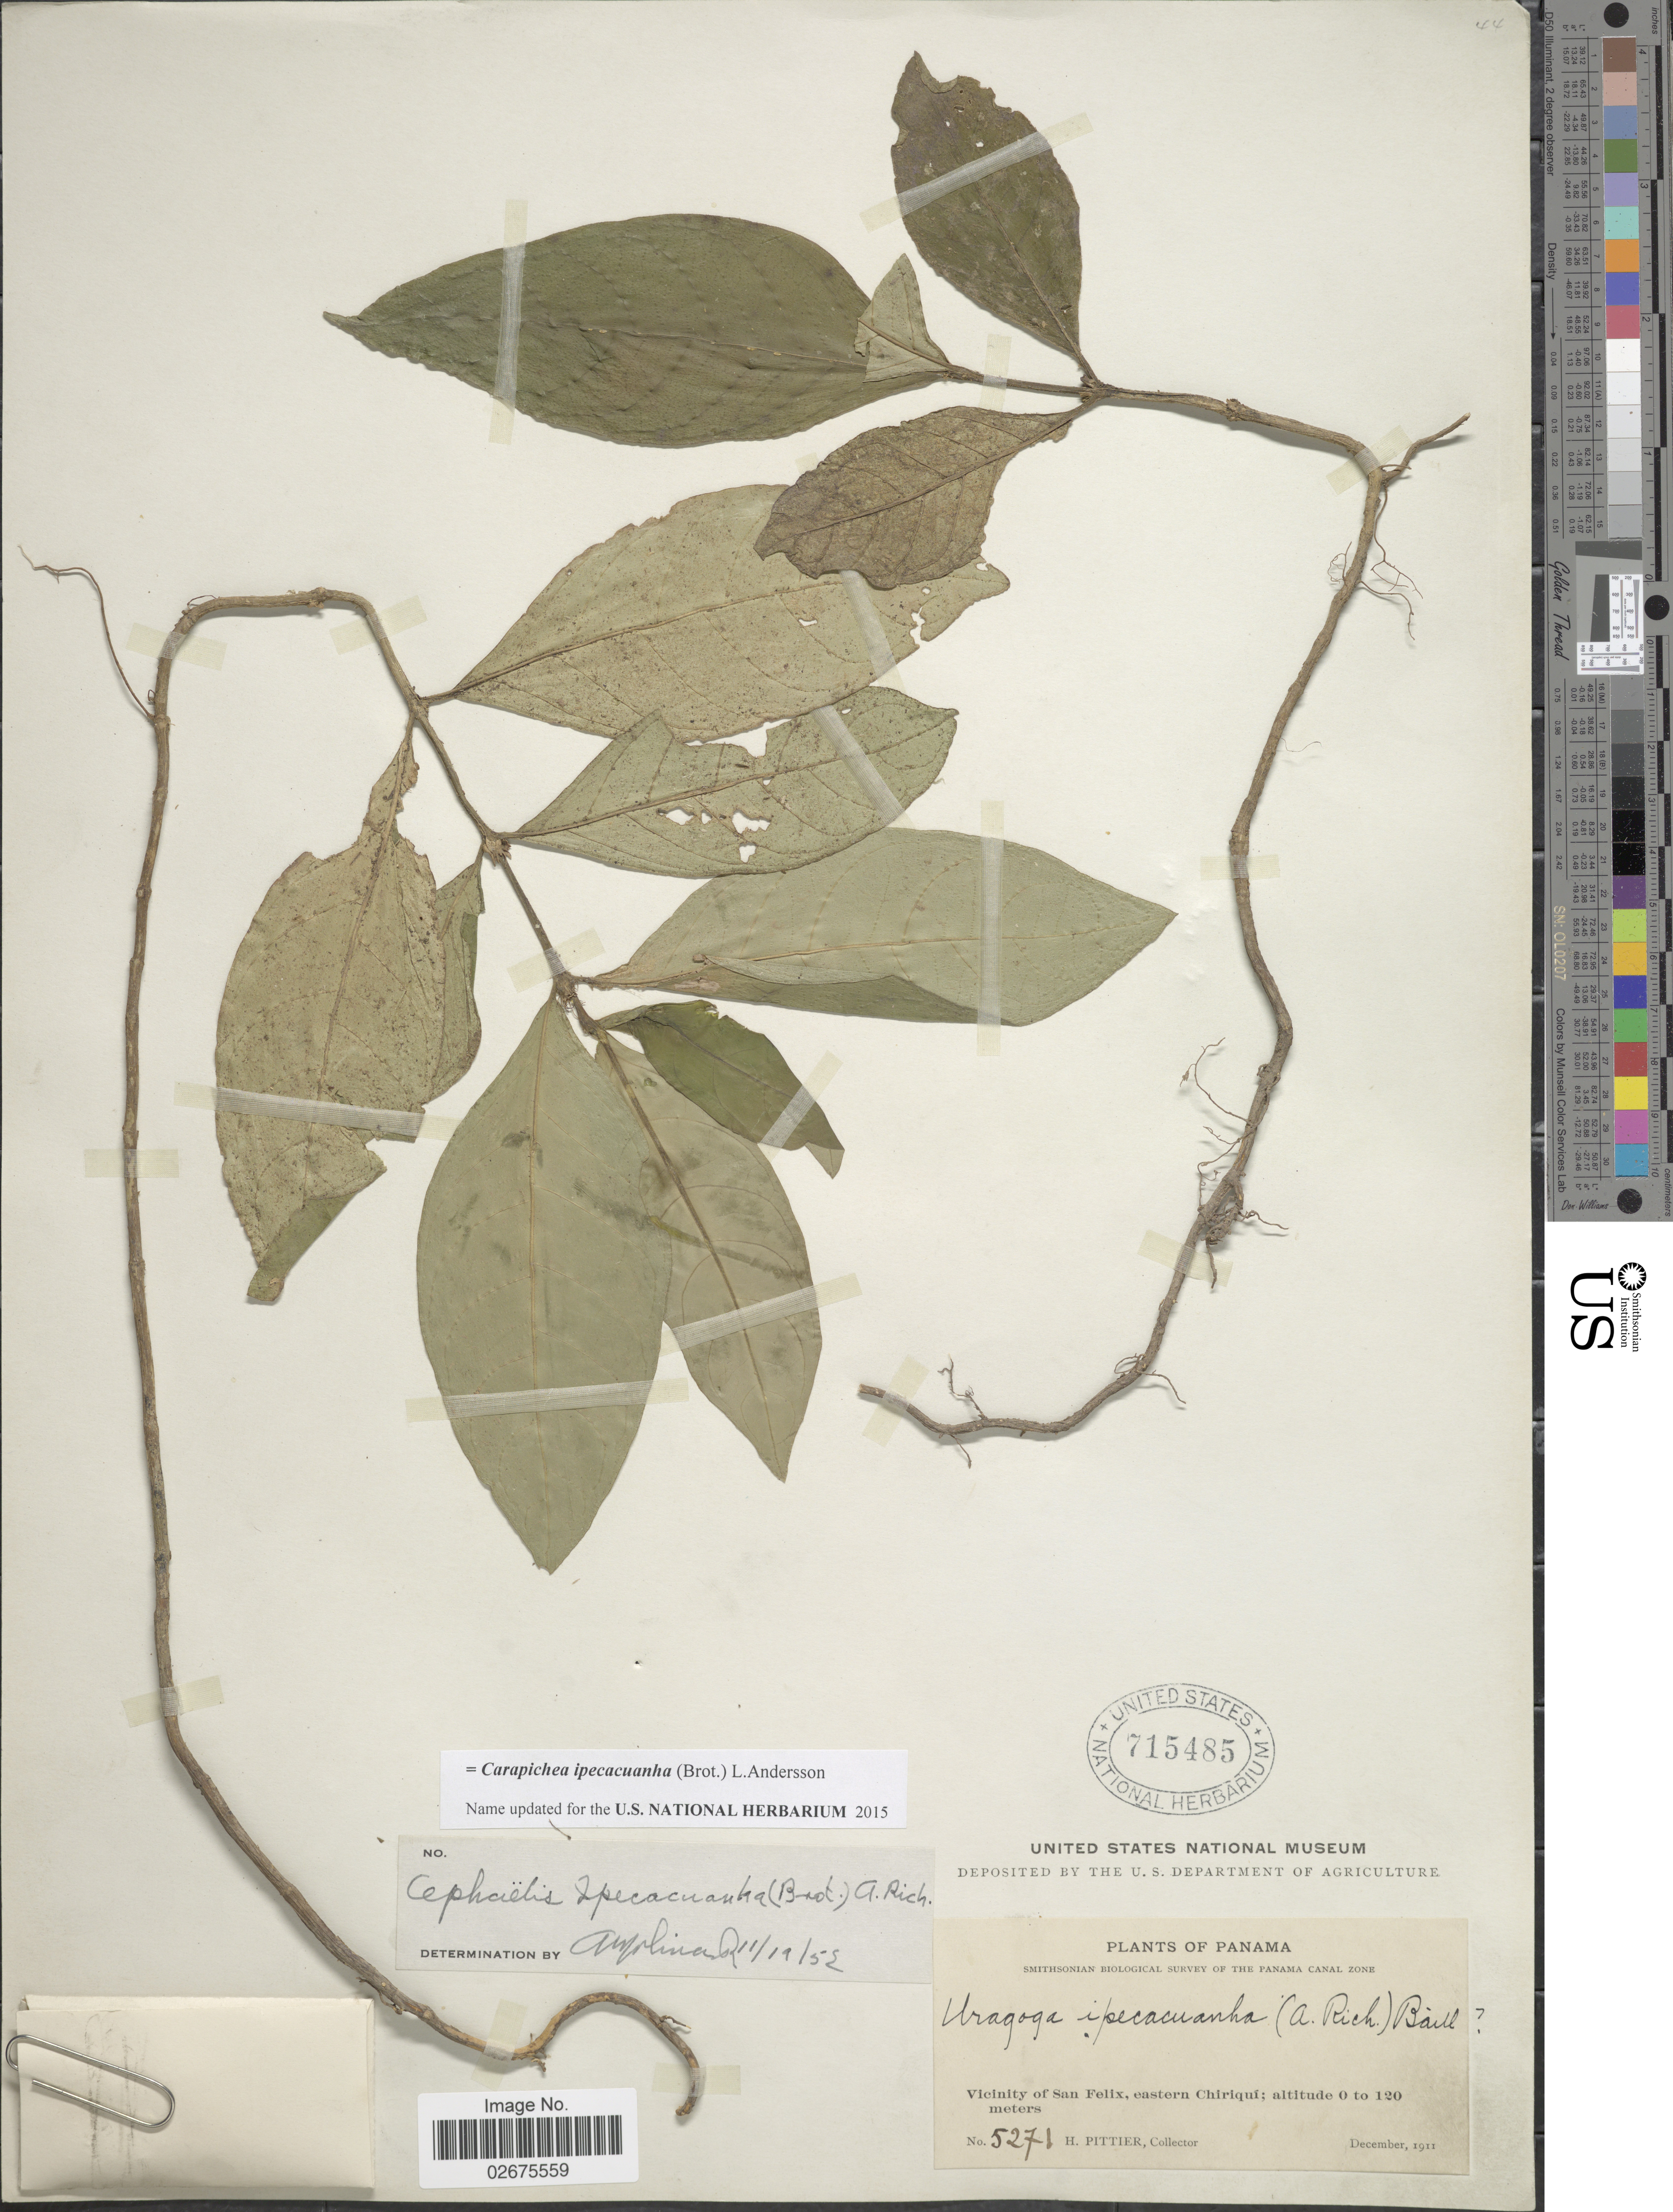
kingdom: Plantae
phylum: Tracheophyta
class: Magnoliopsida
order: Gentianales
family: Rubiaceae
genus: Carapichea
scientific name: Carapichea ipecacuanha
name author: (Brot.) L. Andersson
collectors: H. F. Pittier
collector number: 5271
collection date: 1911-12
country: Panama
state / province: Chiriqui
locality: Vicinity of San Felix, eastern Chiriqui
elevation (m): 0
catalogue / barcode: US 715485